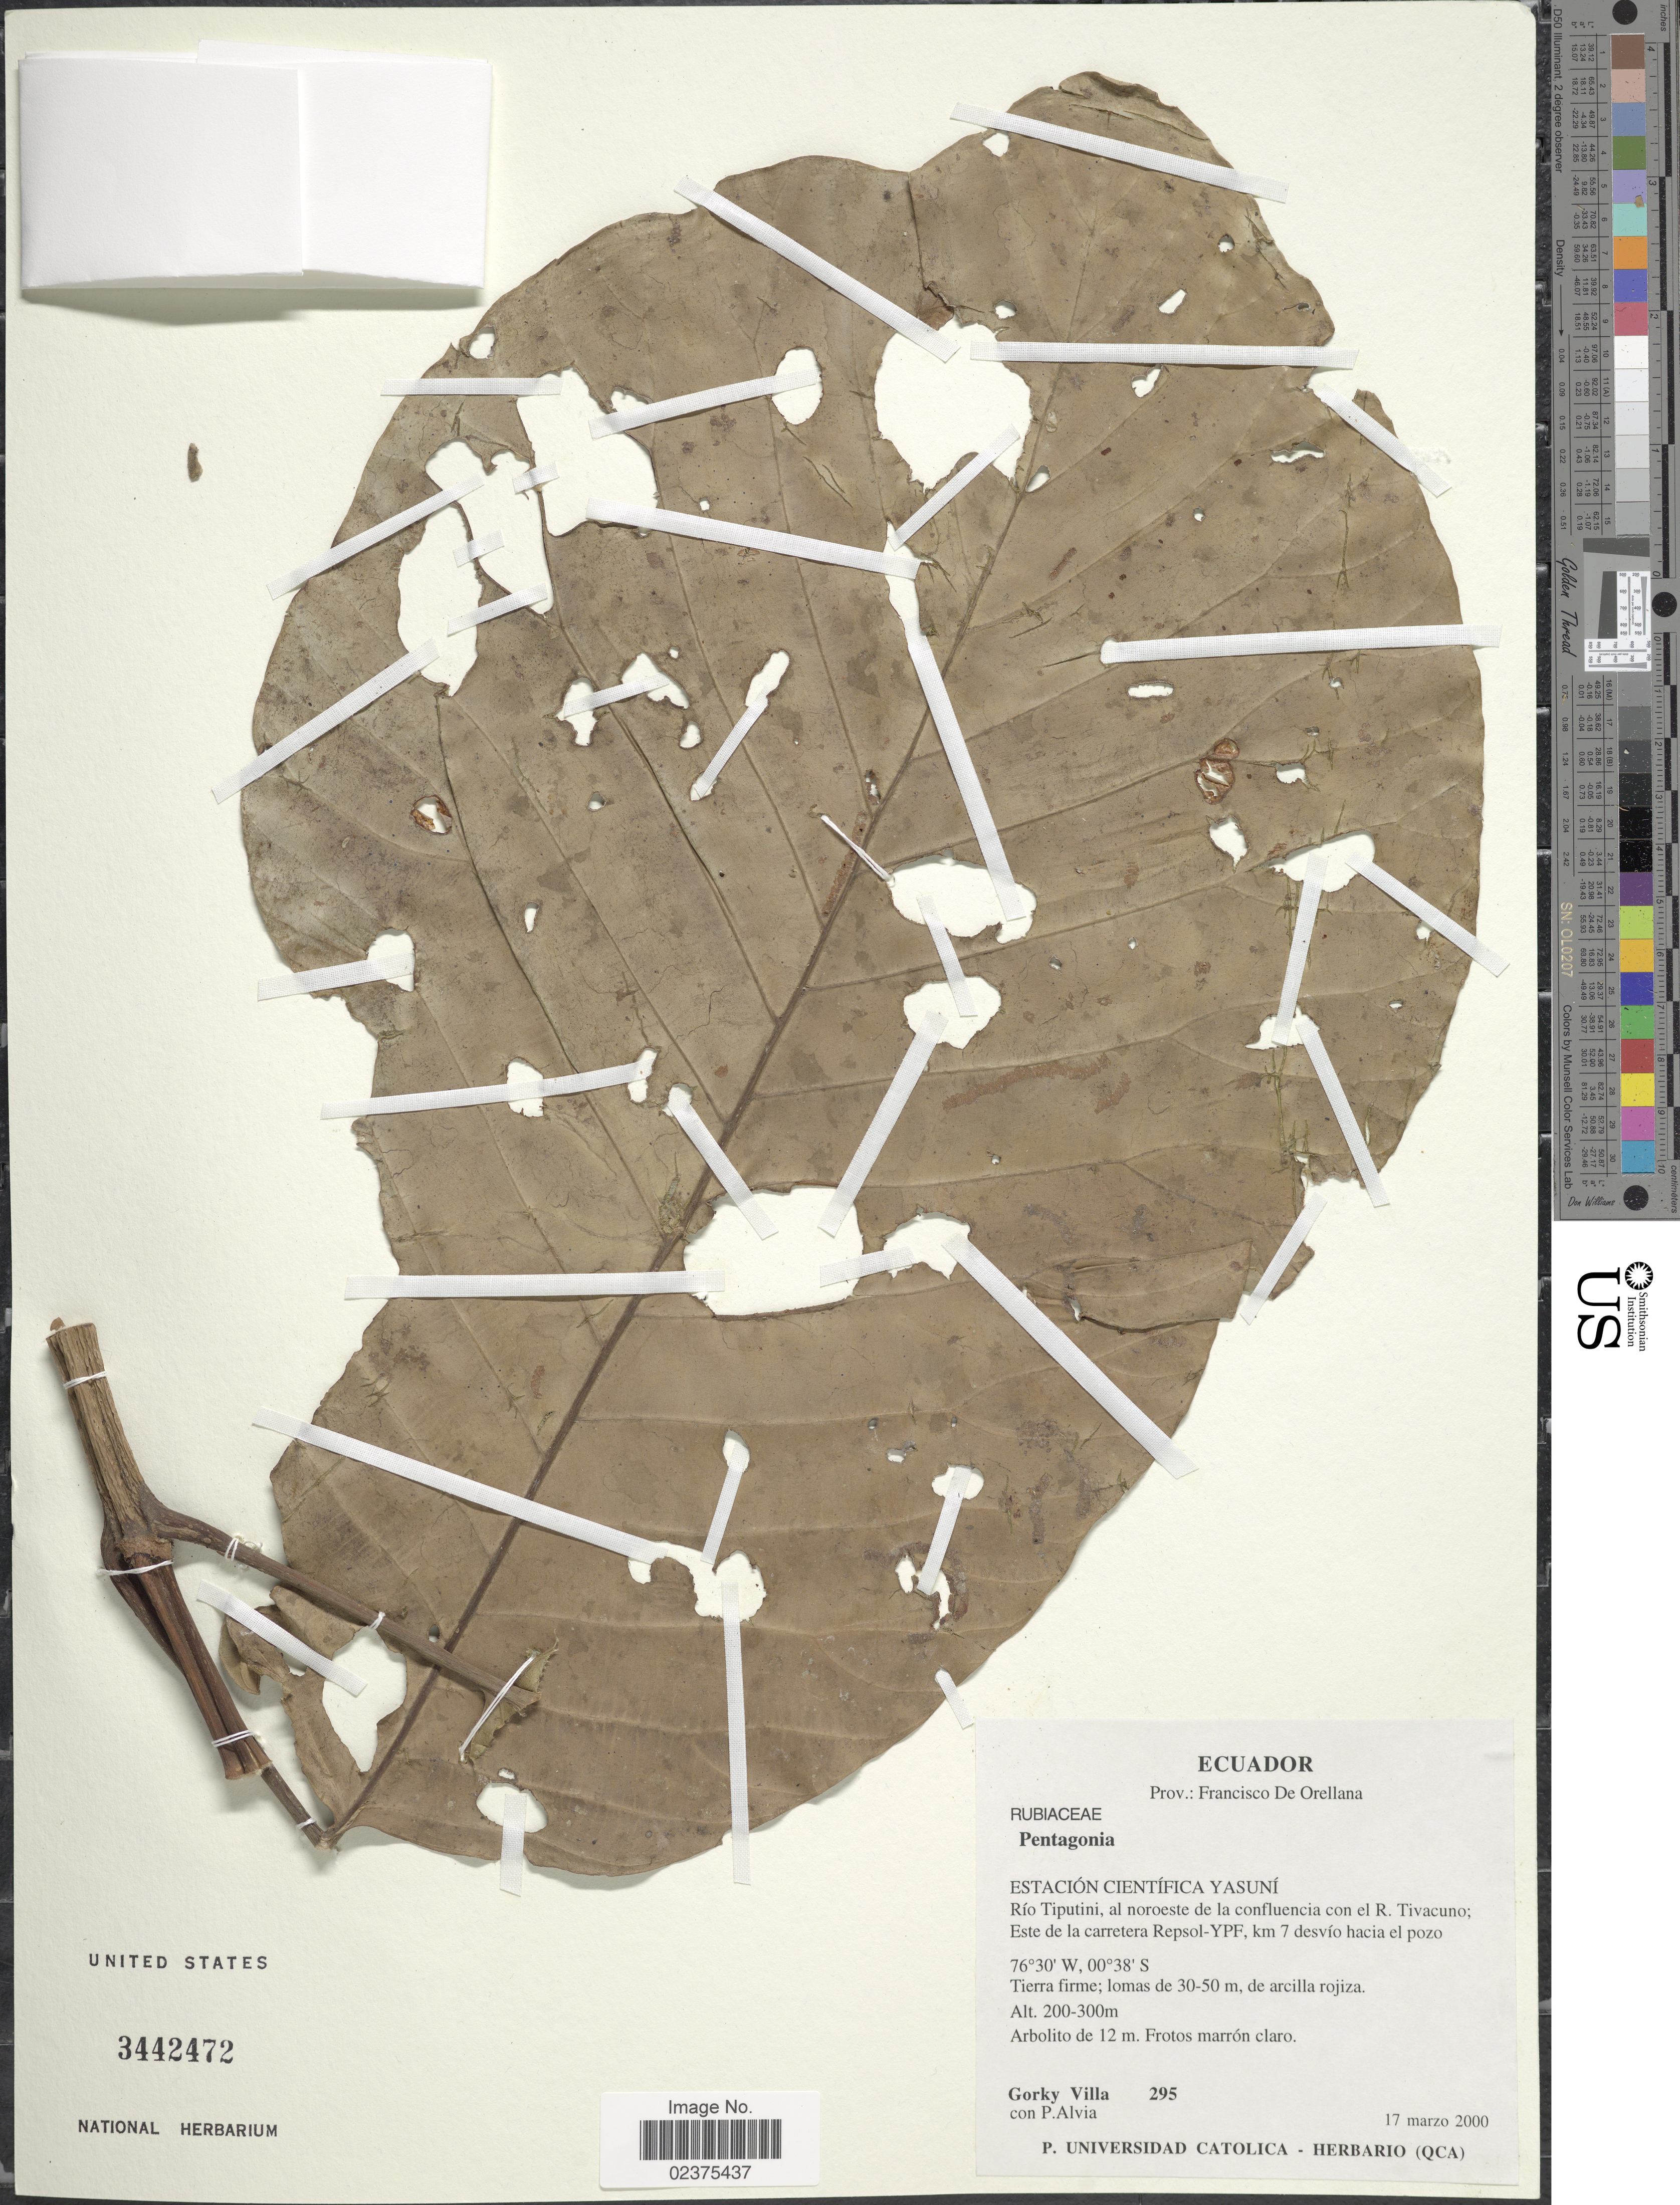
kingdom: Plantae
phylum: Tracheophyta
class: Magnoliopsida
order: Gentianales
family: Rubiaceae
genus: Pentagonia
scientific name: Pentagonia sp.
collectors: G. Villa & P. Alvia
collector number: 295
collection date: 2000-03-17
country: Ecuador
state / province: Orellana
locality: Prov.: Francisco De Orellana, Estacion Cientifica Yasuni, Rio Tiputini, al noroeste de la confluencia con el R. Tivacuno: Este de la carretera Repsol-YPF, km 7 desvio hacia el pozo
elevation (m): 200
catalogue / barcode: US 3442472